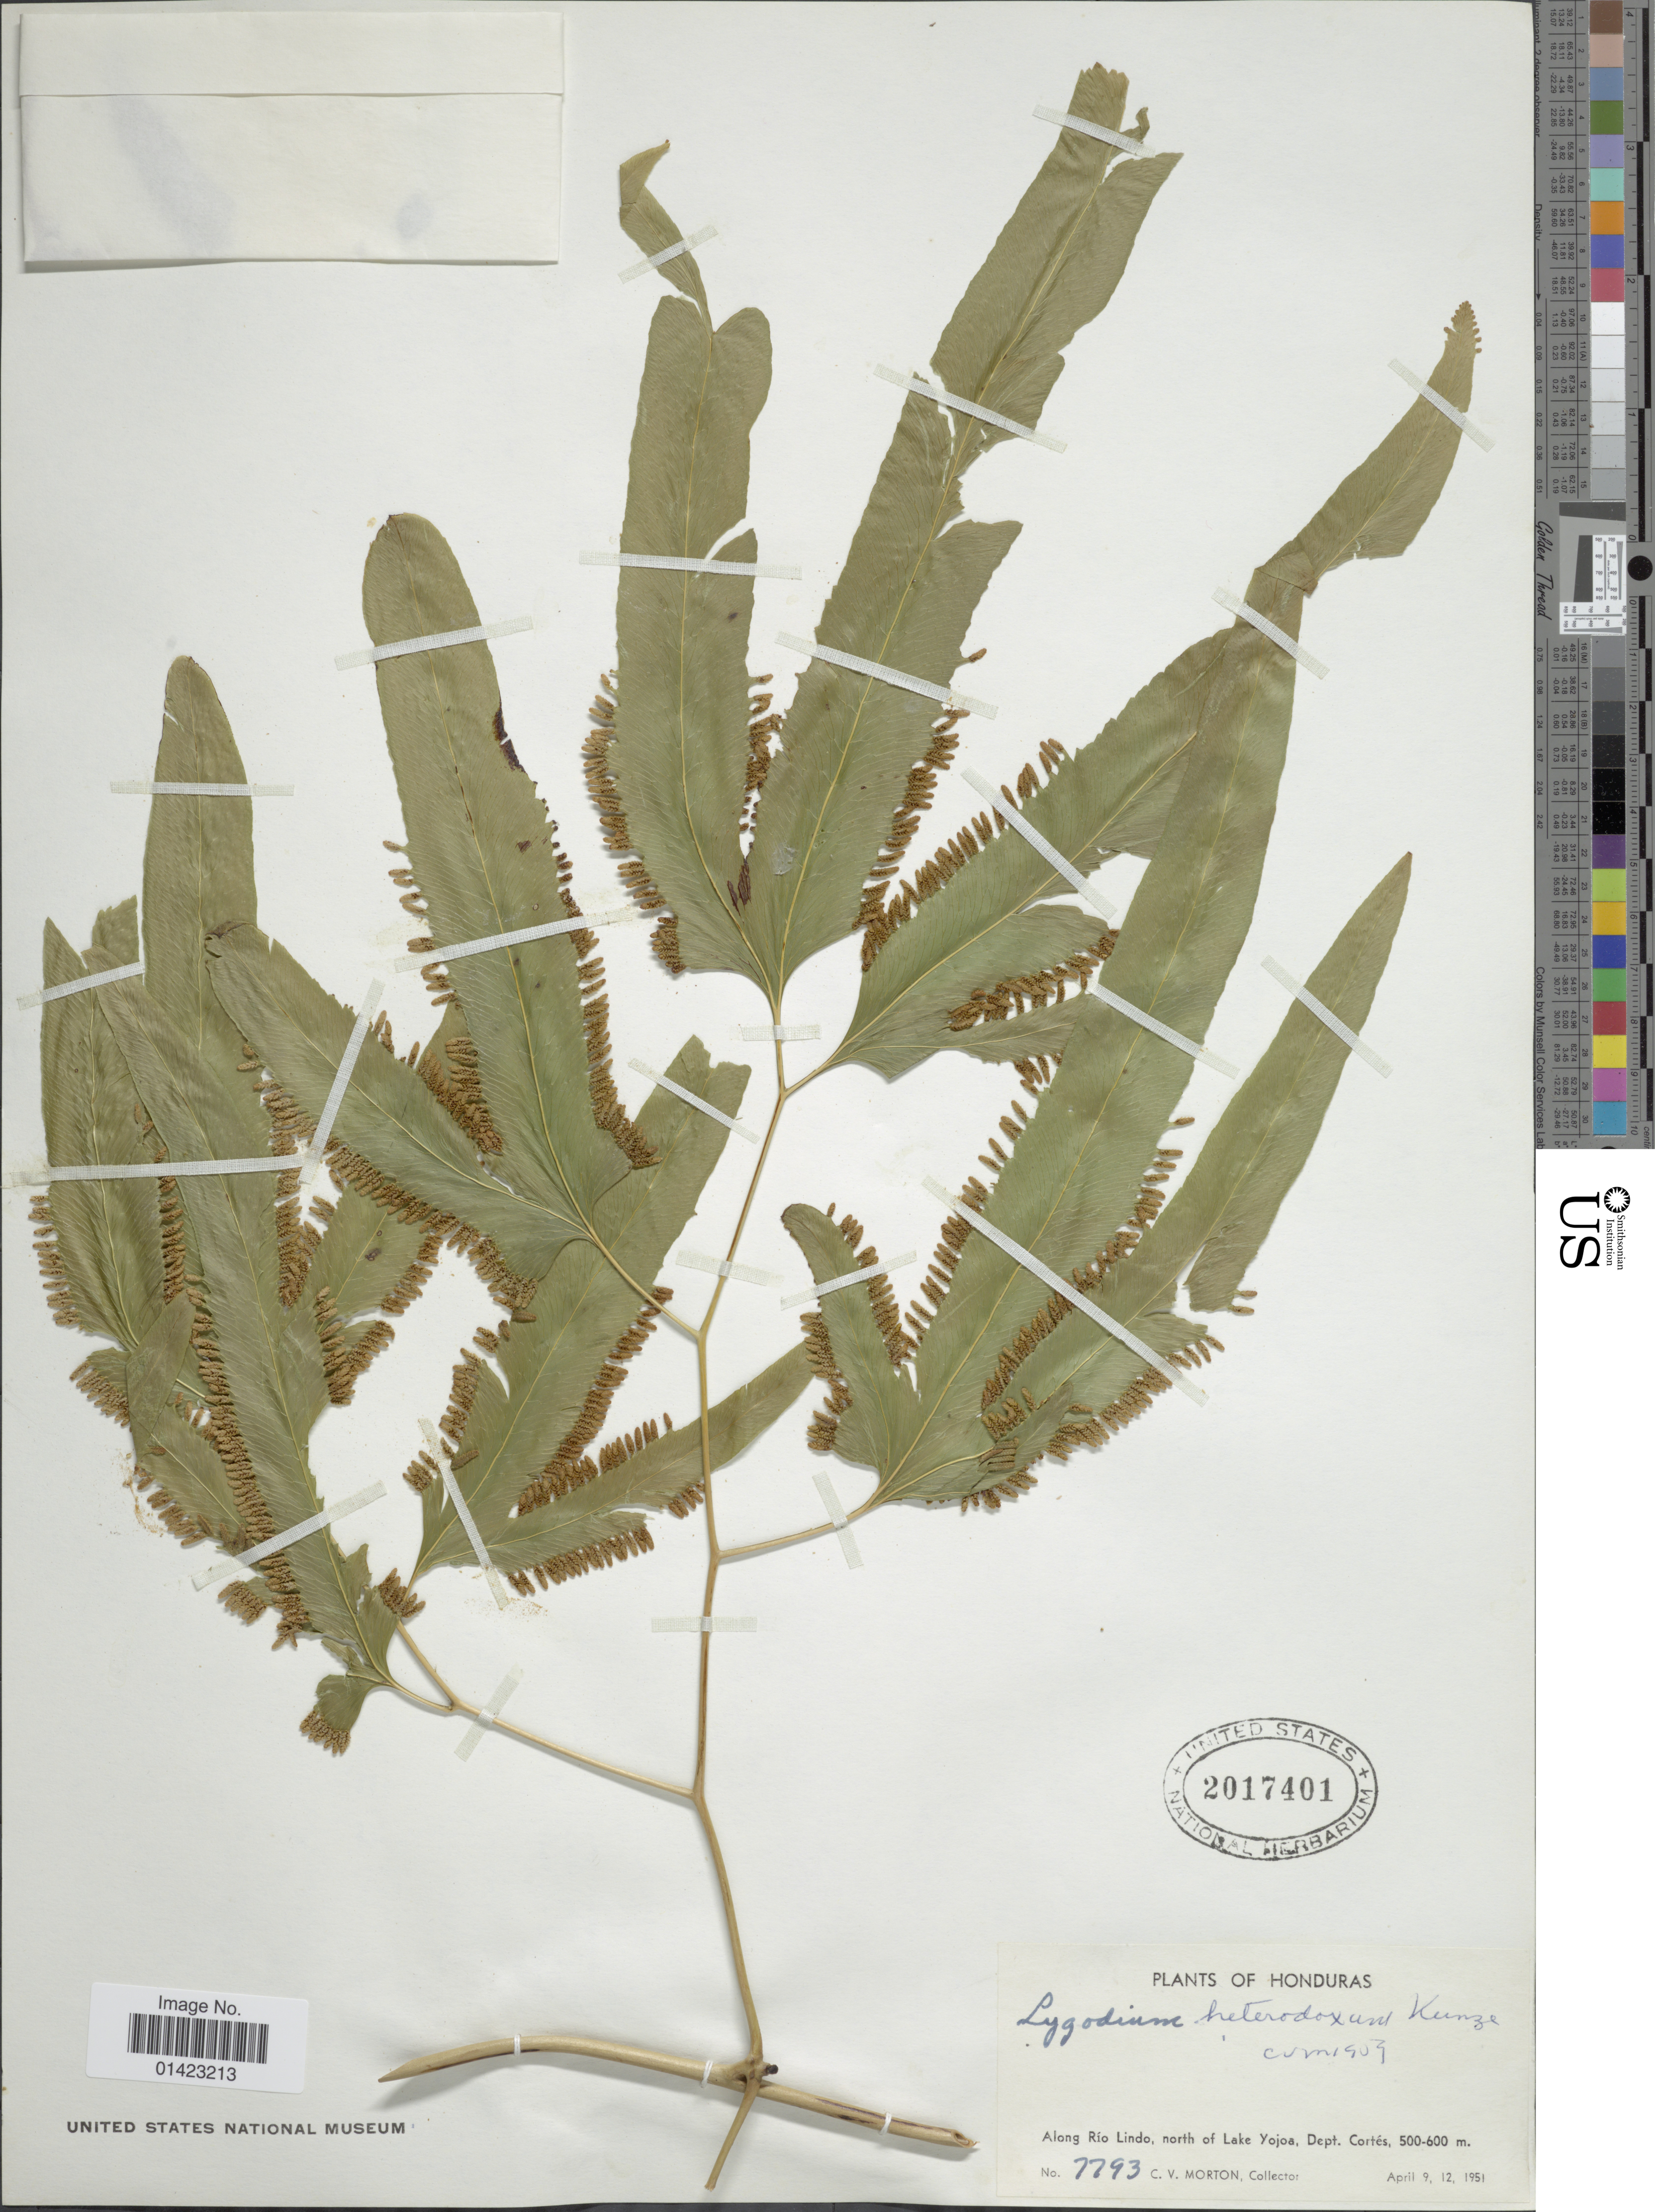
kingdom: Plantae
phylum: Tracheophyta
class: Polypodiopsida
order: Schizaeales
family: Lygodiaceae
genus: Lygodium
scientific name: Lygodium heterodoxum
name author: Kunze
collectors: C. V. Morton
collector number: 7793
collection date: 1951-04-09/1951-04-12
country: Honduras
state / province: Cortés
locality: Honduras, along Rio Lindo, north of Lake Yojoa, Dept. Cortés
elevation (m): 500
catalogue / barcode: US 2017401